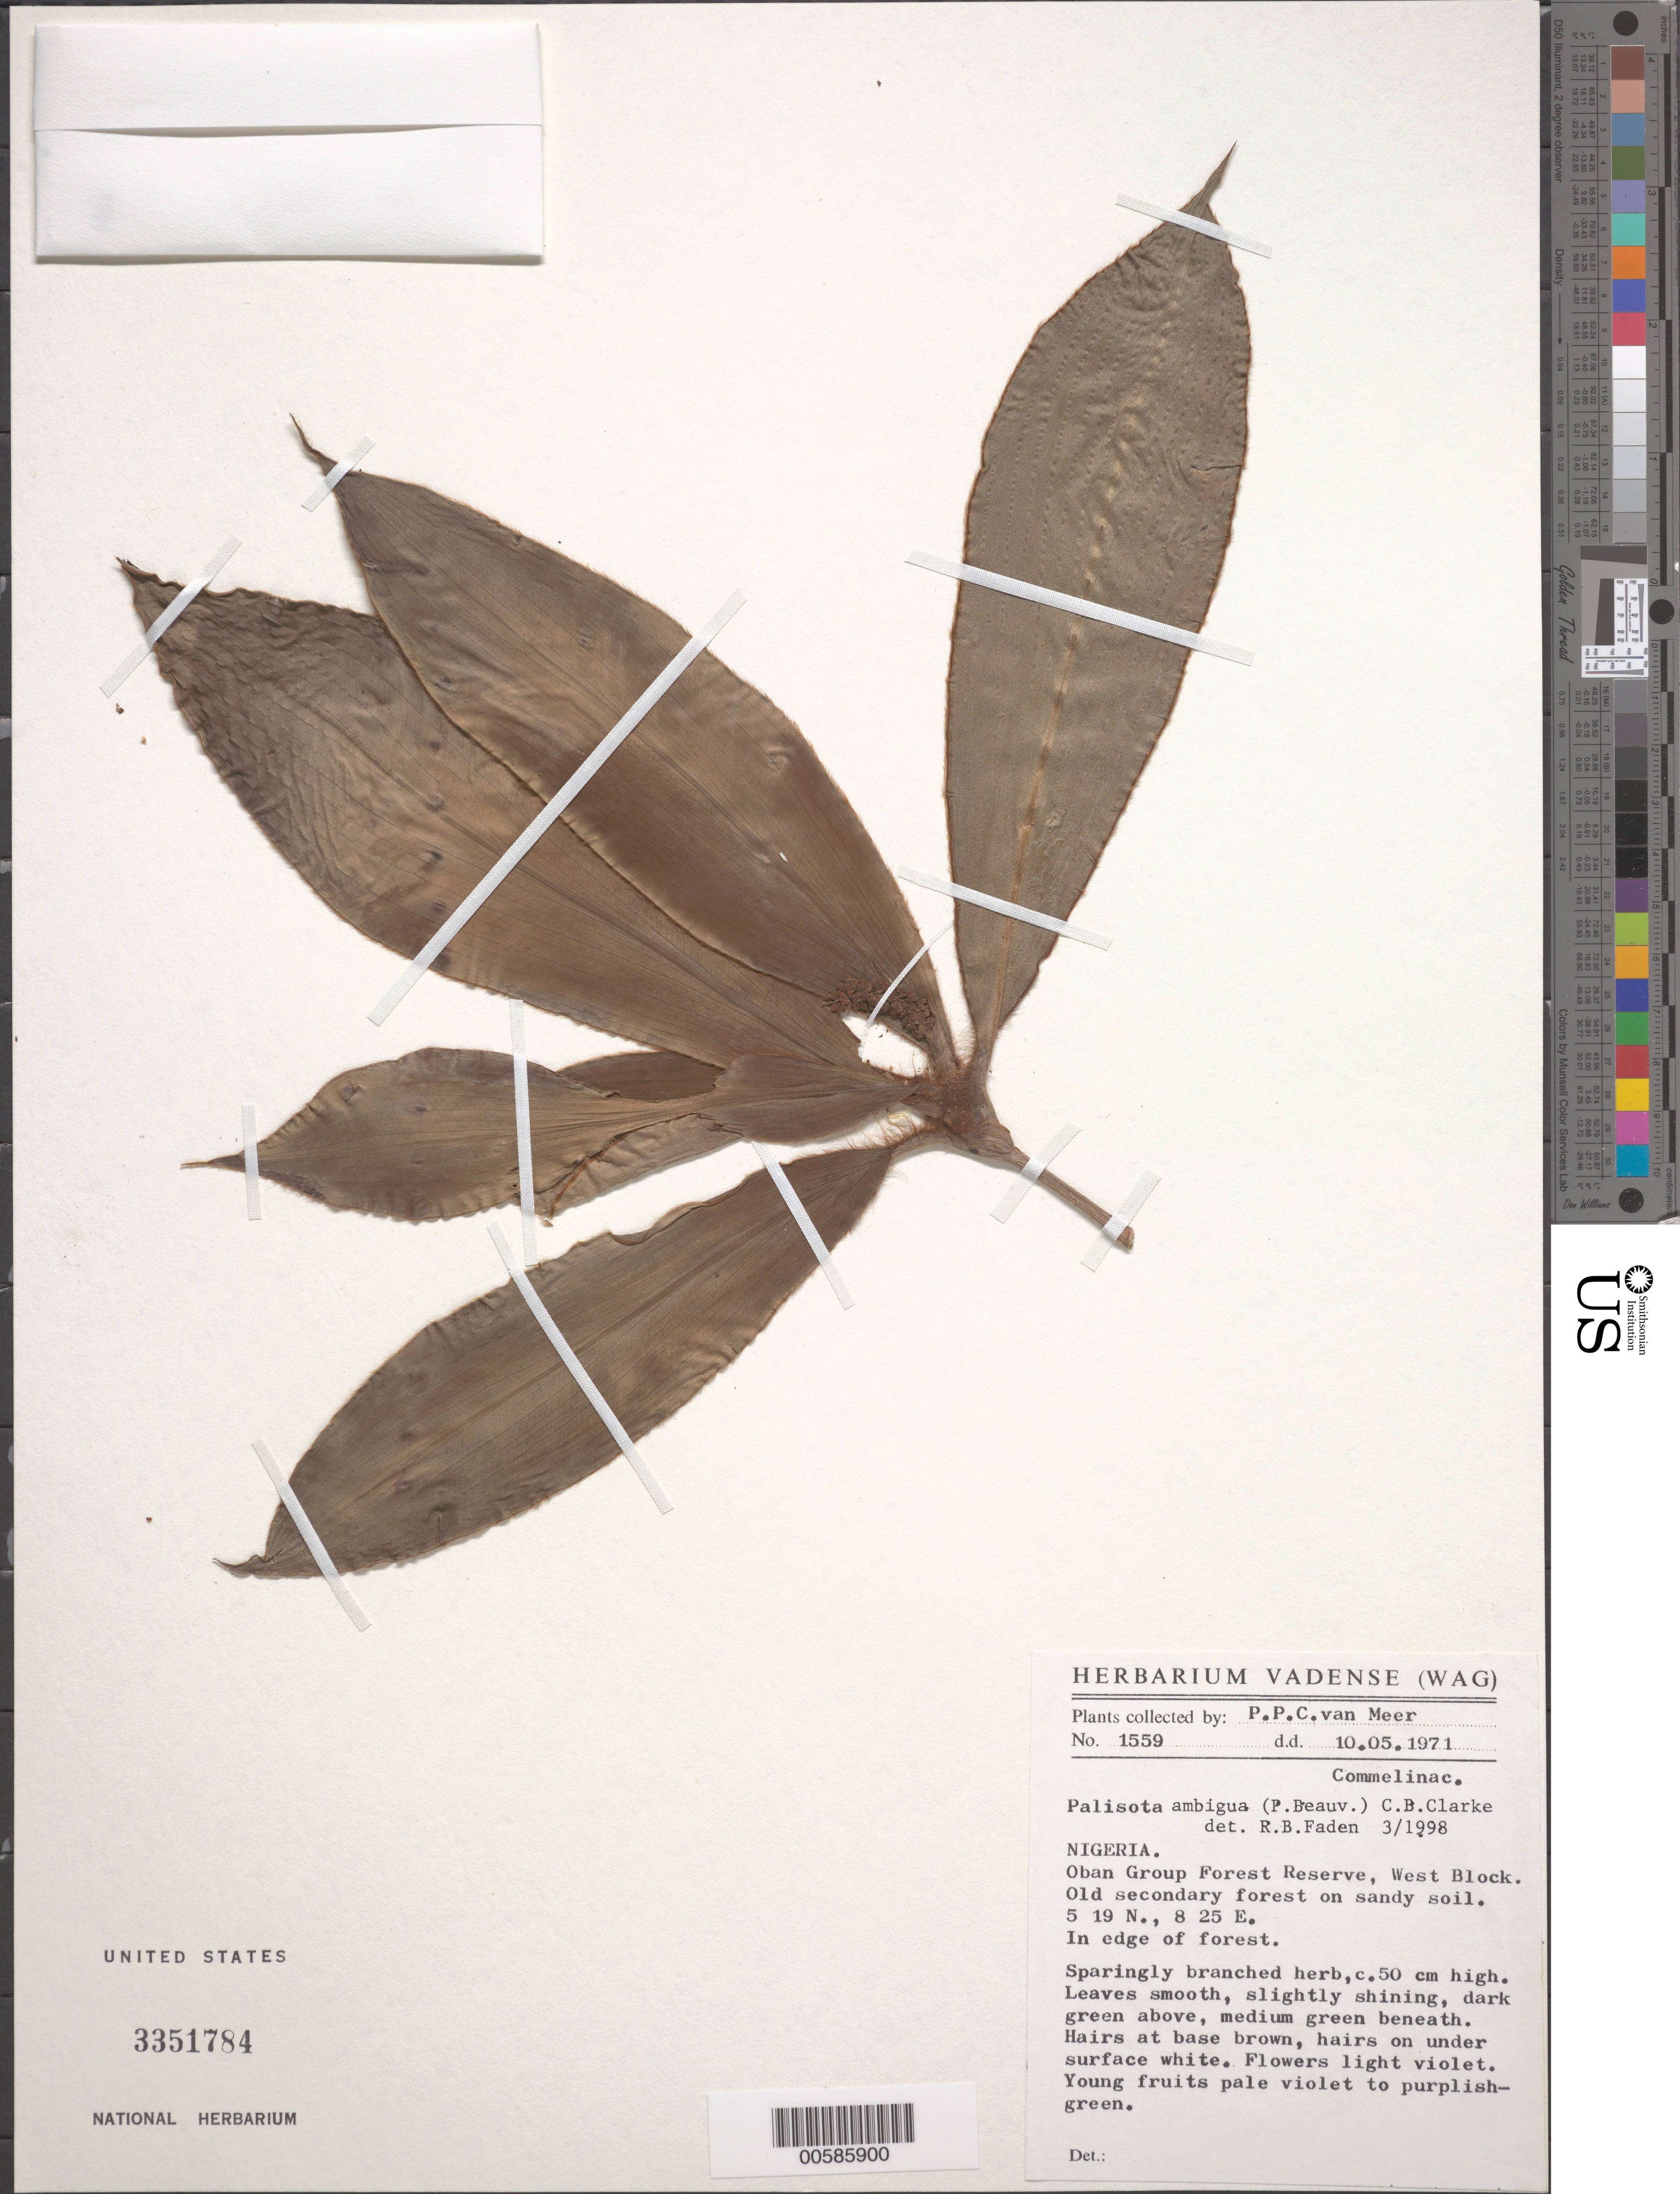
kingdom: Plantae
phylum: Tracheophyta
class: Liliopsida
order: Commelinales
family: Commelinaceae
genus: Palisota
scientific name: Palisota ambigua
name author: (P. Beauv.) C.B. Clarke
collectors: P. Van Meer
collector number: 1559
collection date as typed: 10 May 1971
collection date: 1971-05-10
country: Nigeria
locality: Oban group forest reserve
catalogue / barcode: US 3351784